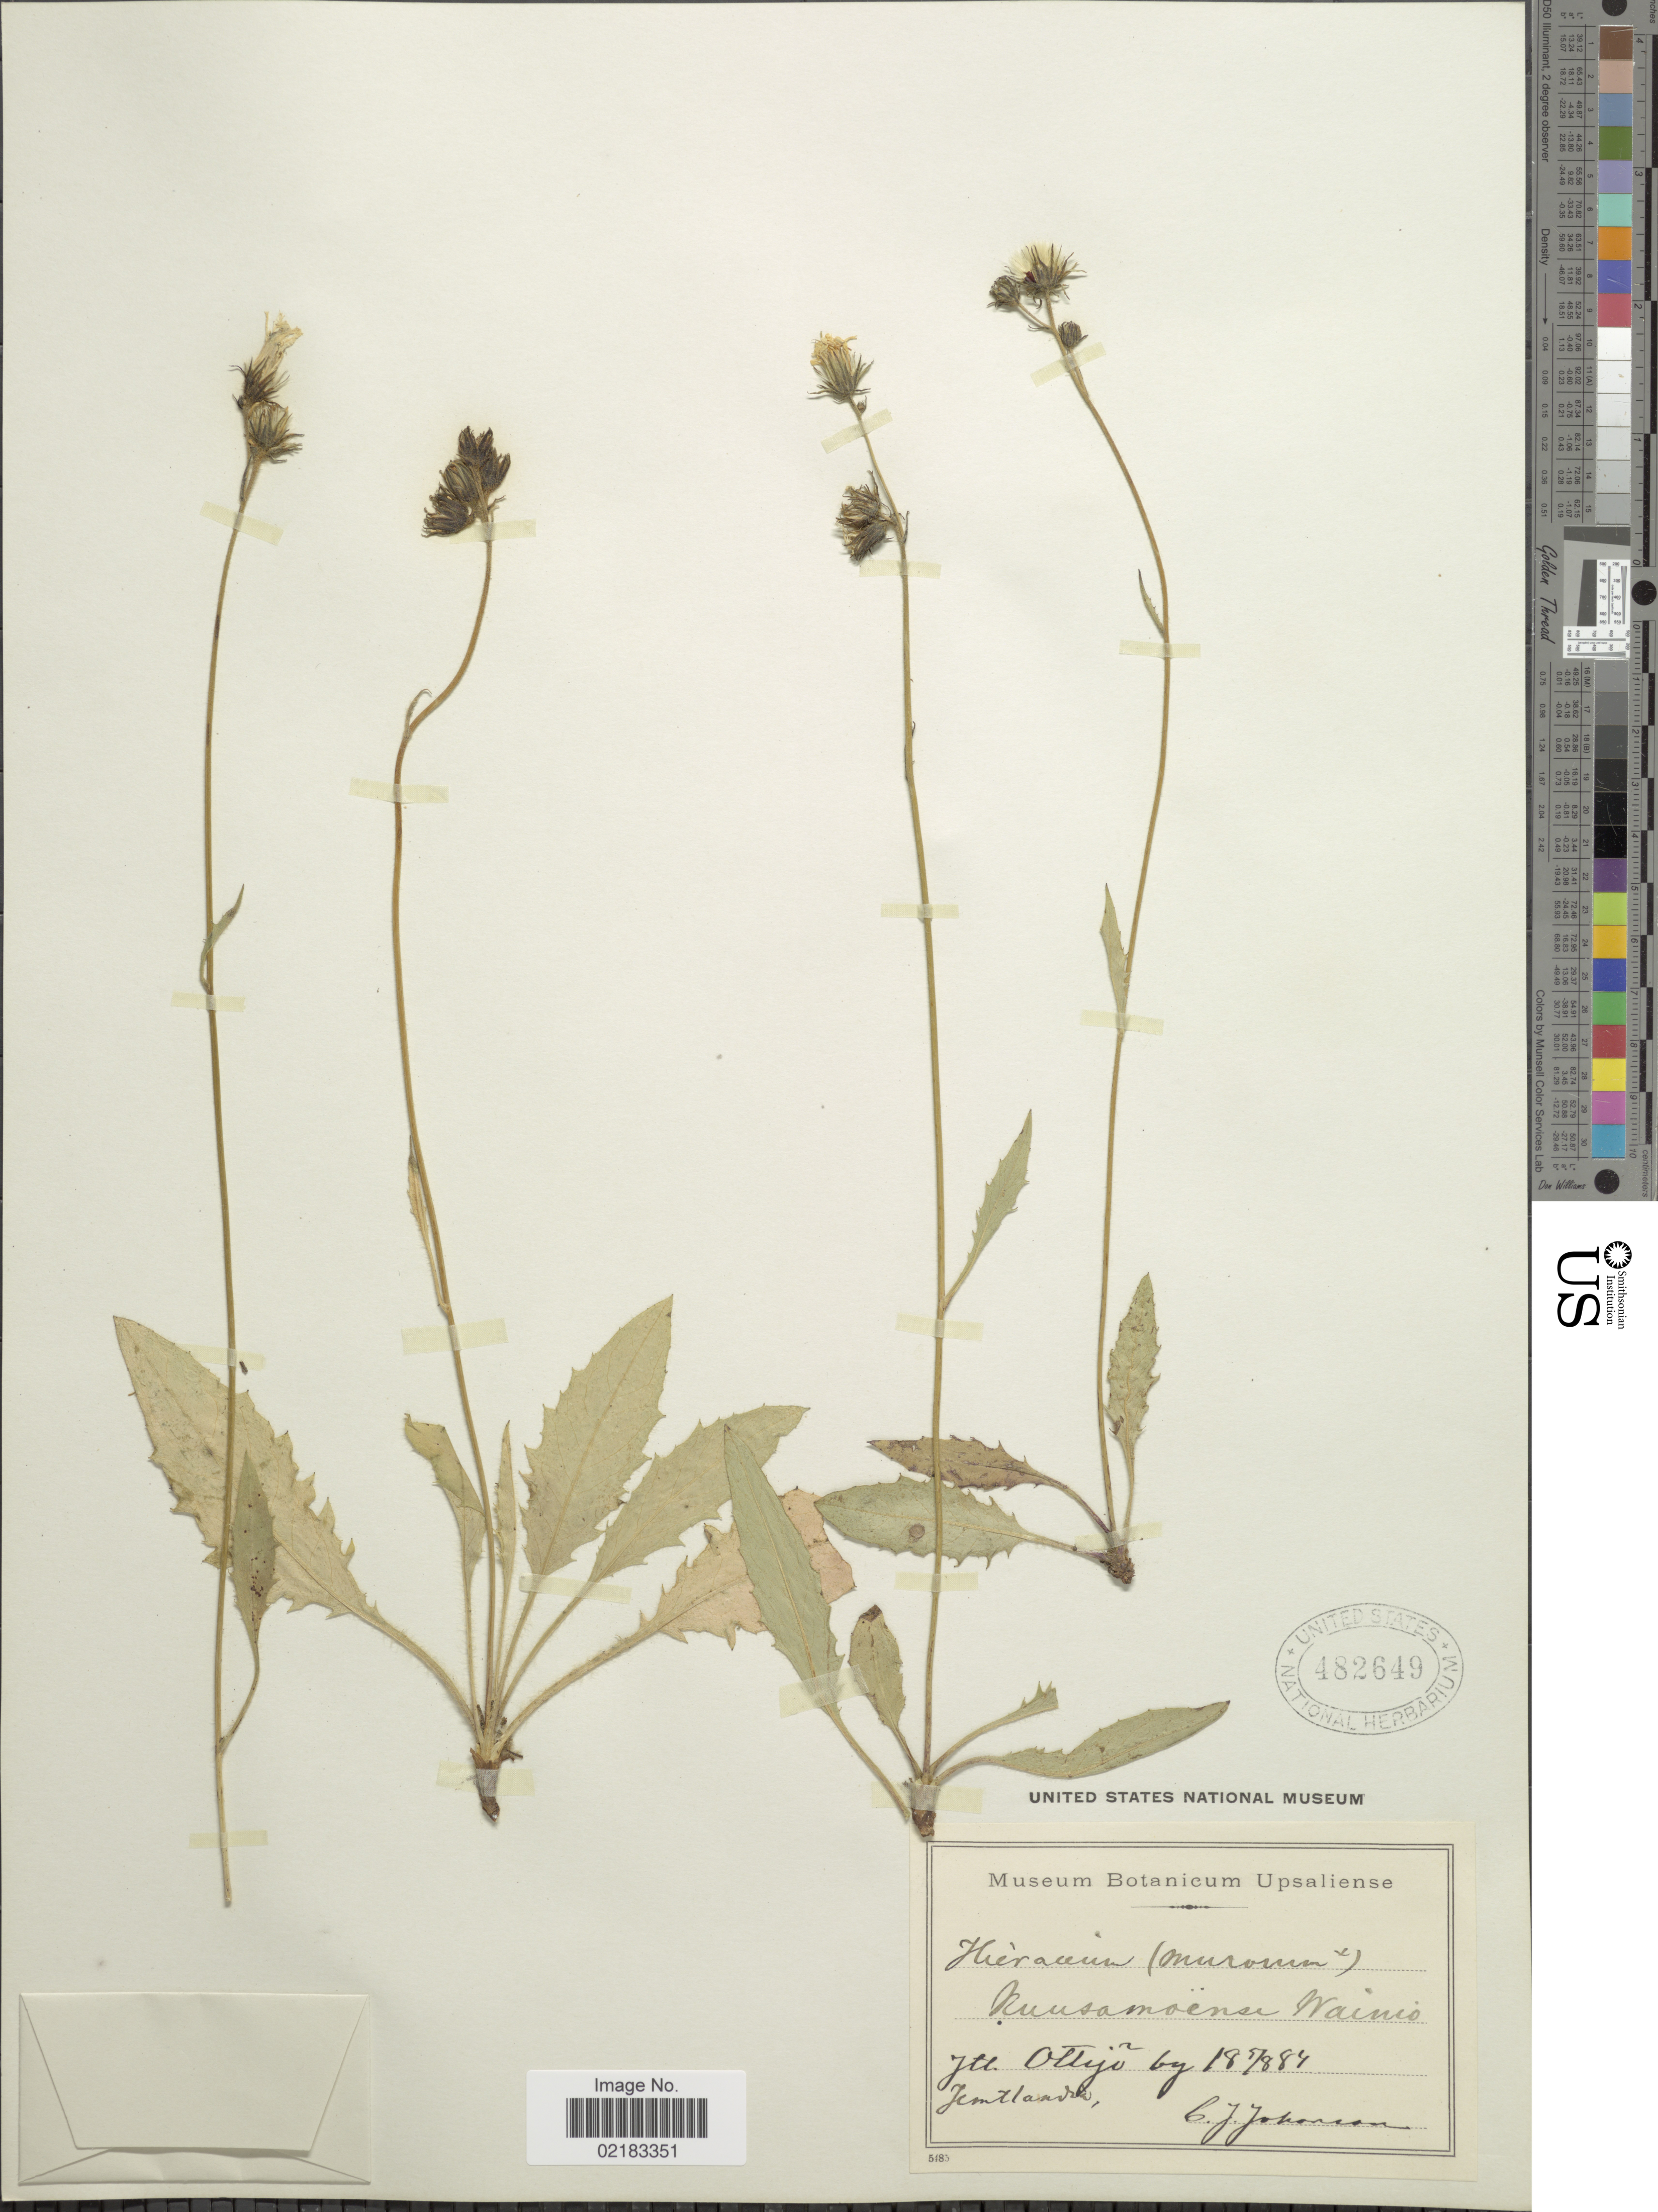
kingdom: Plantae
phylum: Tracheophyta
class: Magnoliopsida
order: Asterales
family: Asteraceae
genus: Hieracium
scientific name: Hieracium murorum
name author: L.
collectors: C. J. Johansson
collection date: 1884-08-05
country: Sweden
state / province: Jämtland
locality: Ottsjo.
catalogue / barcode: US 482649